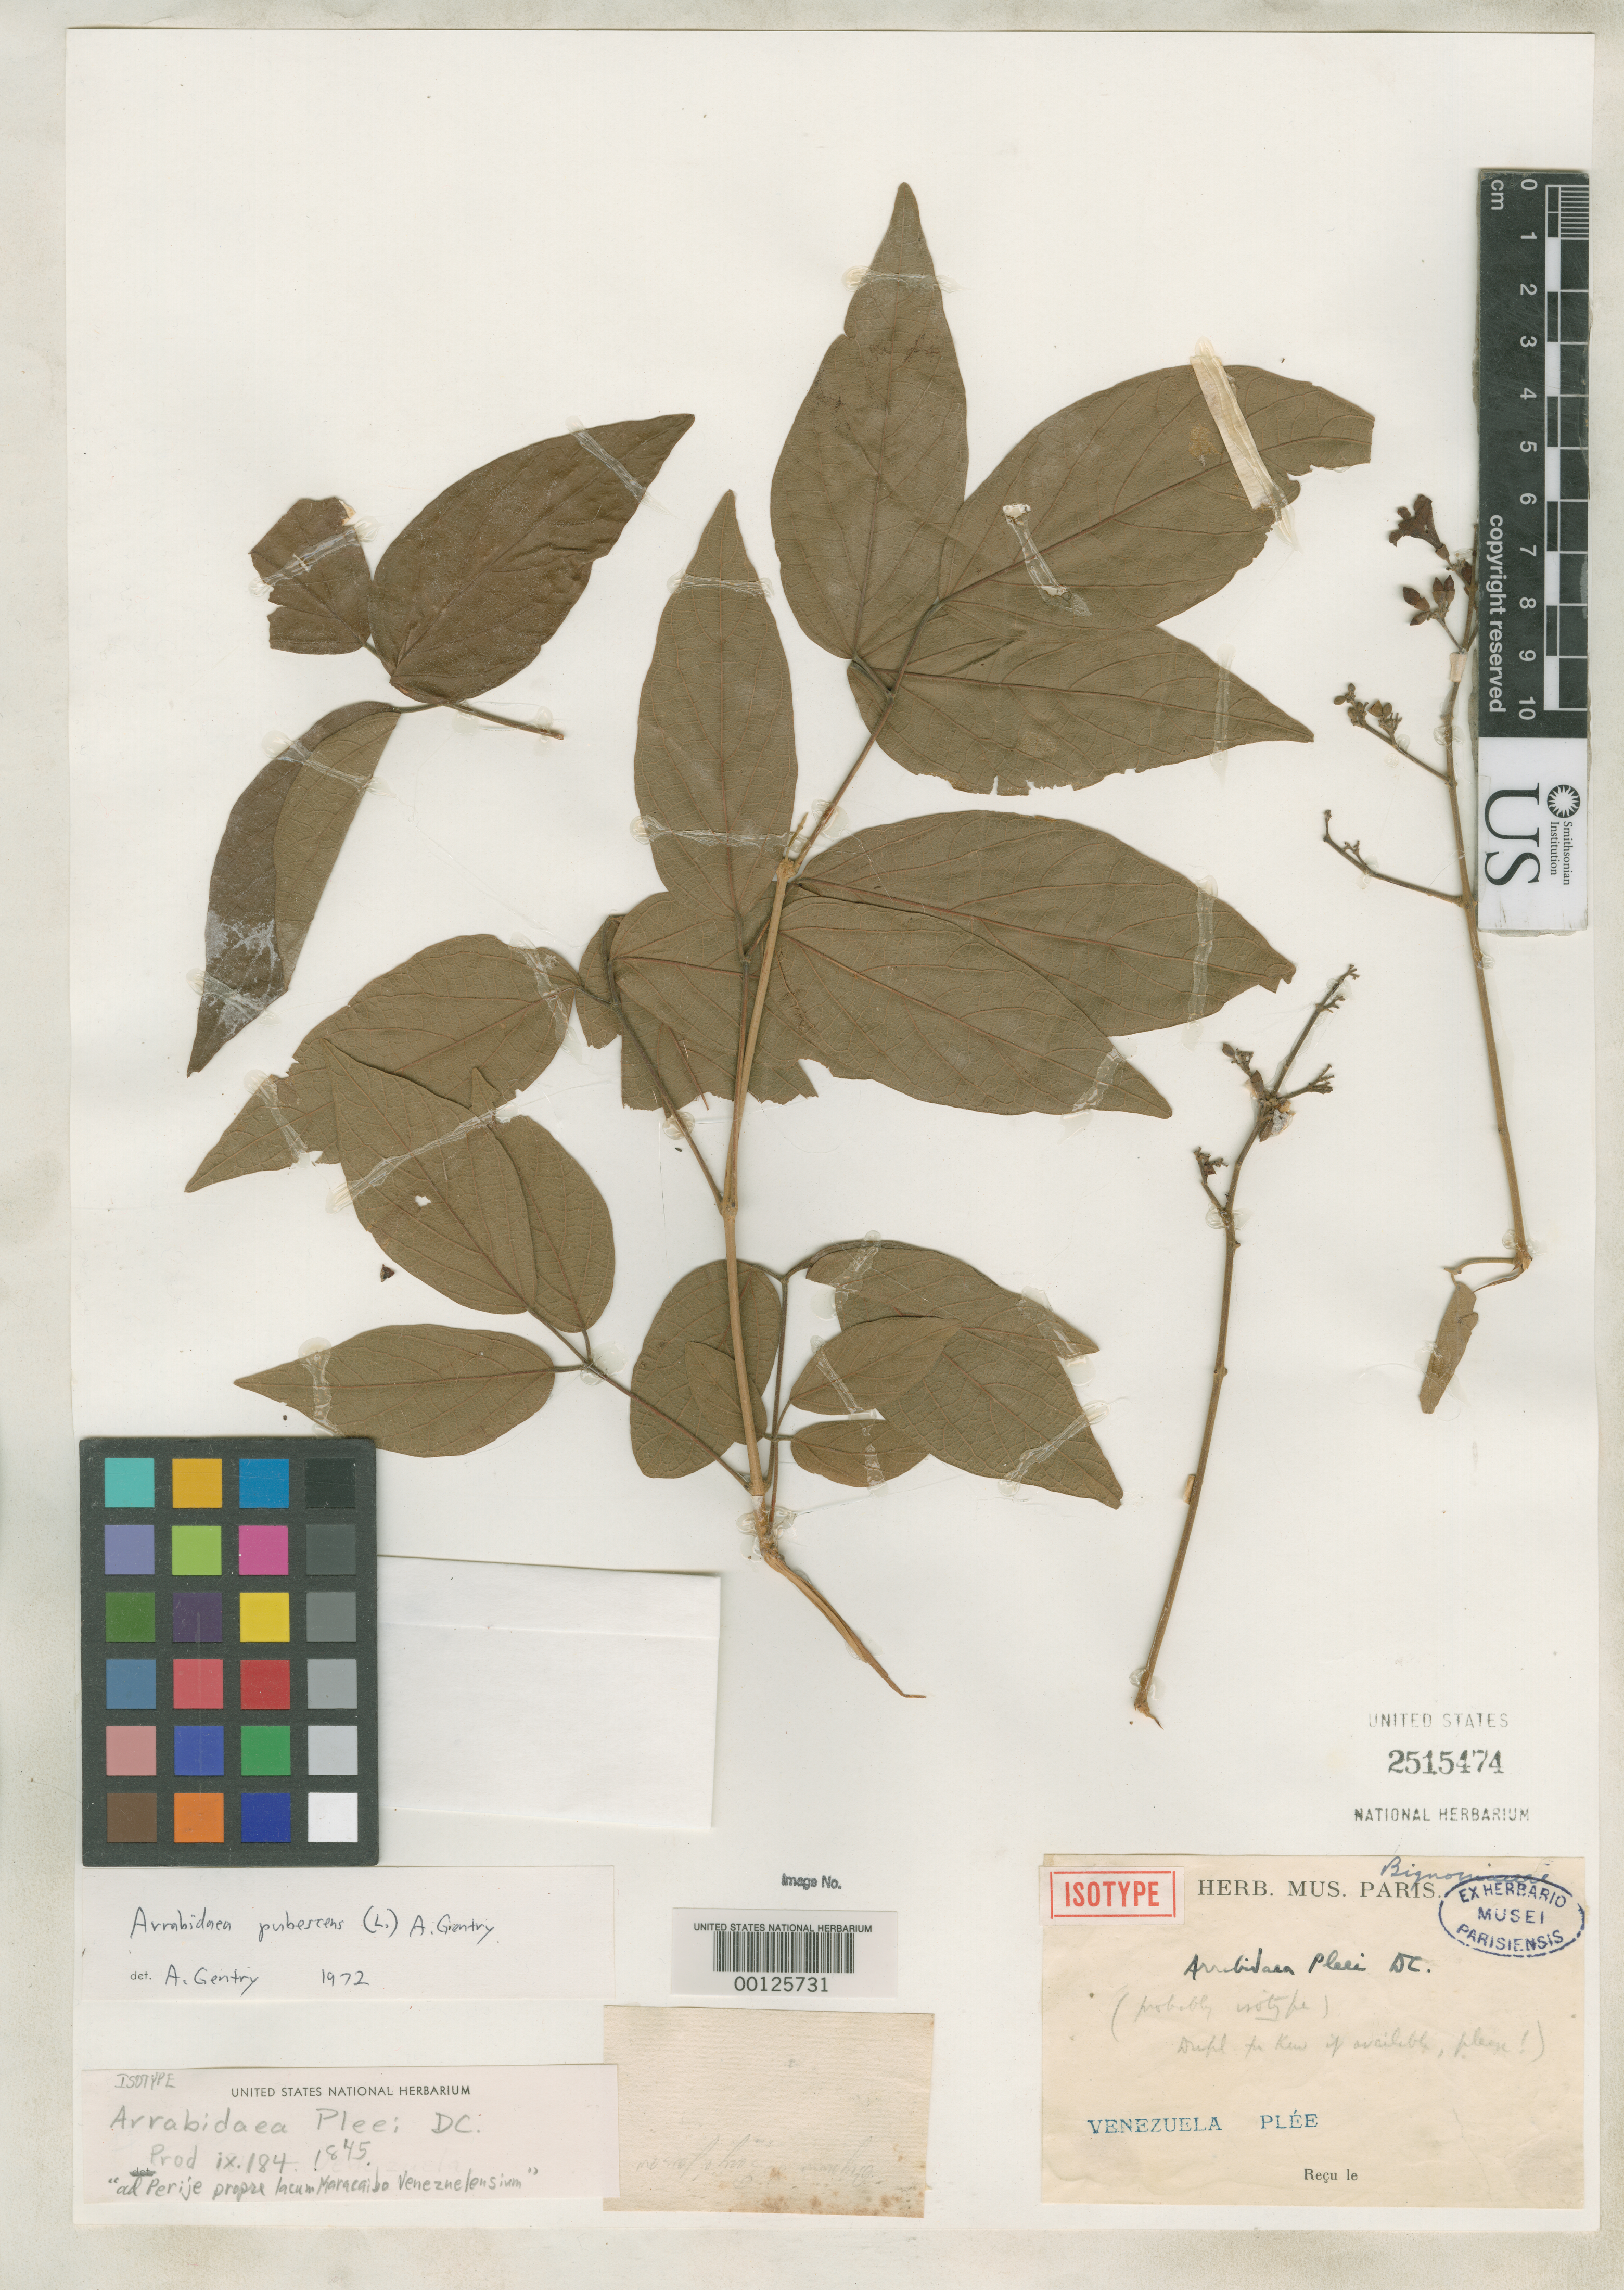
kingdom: Plantae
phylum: Tracheophyta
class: Magnoliopsida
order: Lamiales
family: Bignoniaceae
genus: Arrabidaea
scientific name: Arrabidaea pleei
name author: A. DC. in DC.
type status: Isotype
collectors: A. Plée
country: Venezuela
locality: Lake Maracaibo, Perija.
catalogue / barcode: US 2515474